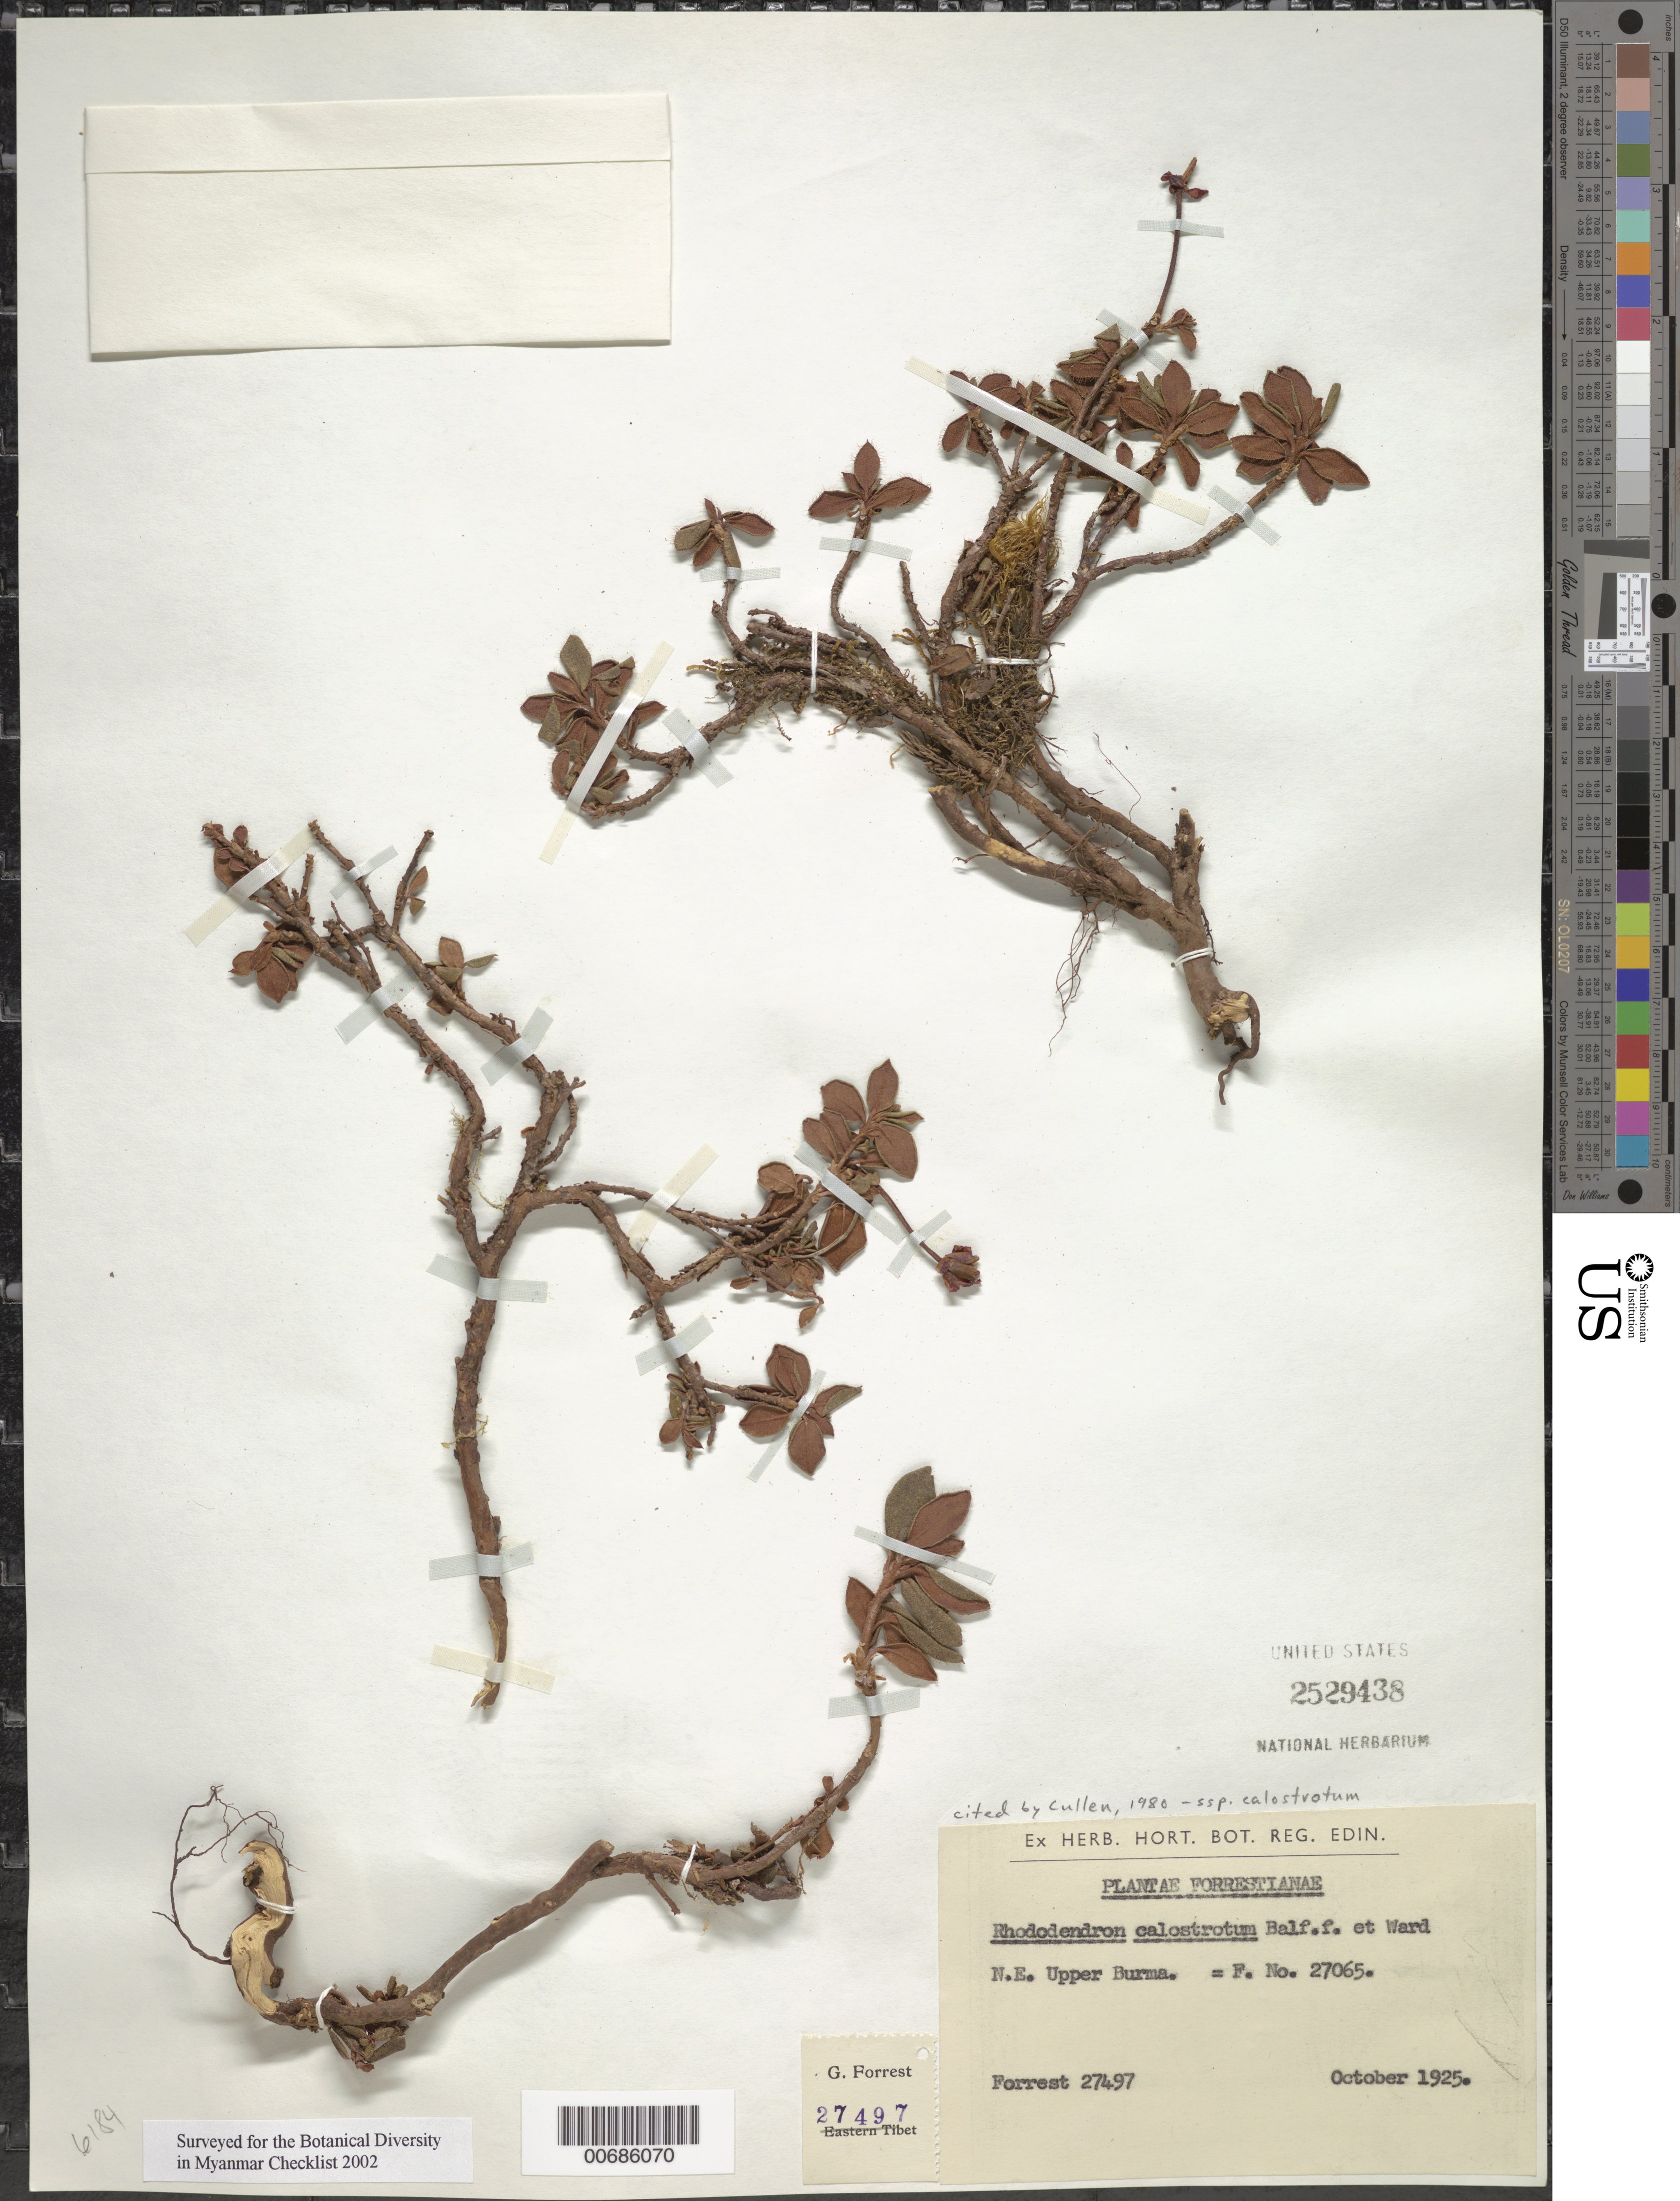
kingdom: Plantae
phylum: Tracheophyta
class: Magnoliopsida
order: Ericales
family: Ericaceae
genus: Rhododendron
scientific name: Rhododendron calostrotum subsp. calostrotum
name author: Balf. f. & Ward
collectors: G. Forrest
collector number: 27497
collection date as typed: Oct 1925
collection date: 1925-10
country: Myanmar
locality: N.E. Upper Burma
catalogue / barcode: US 2529438